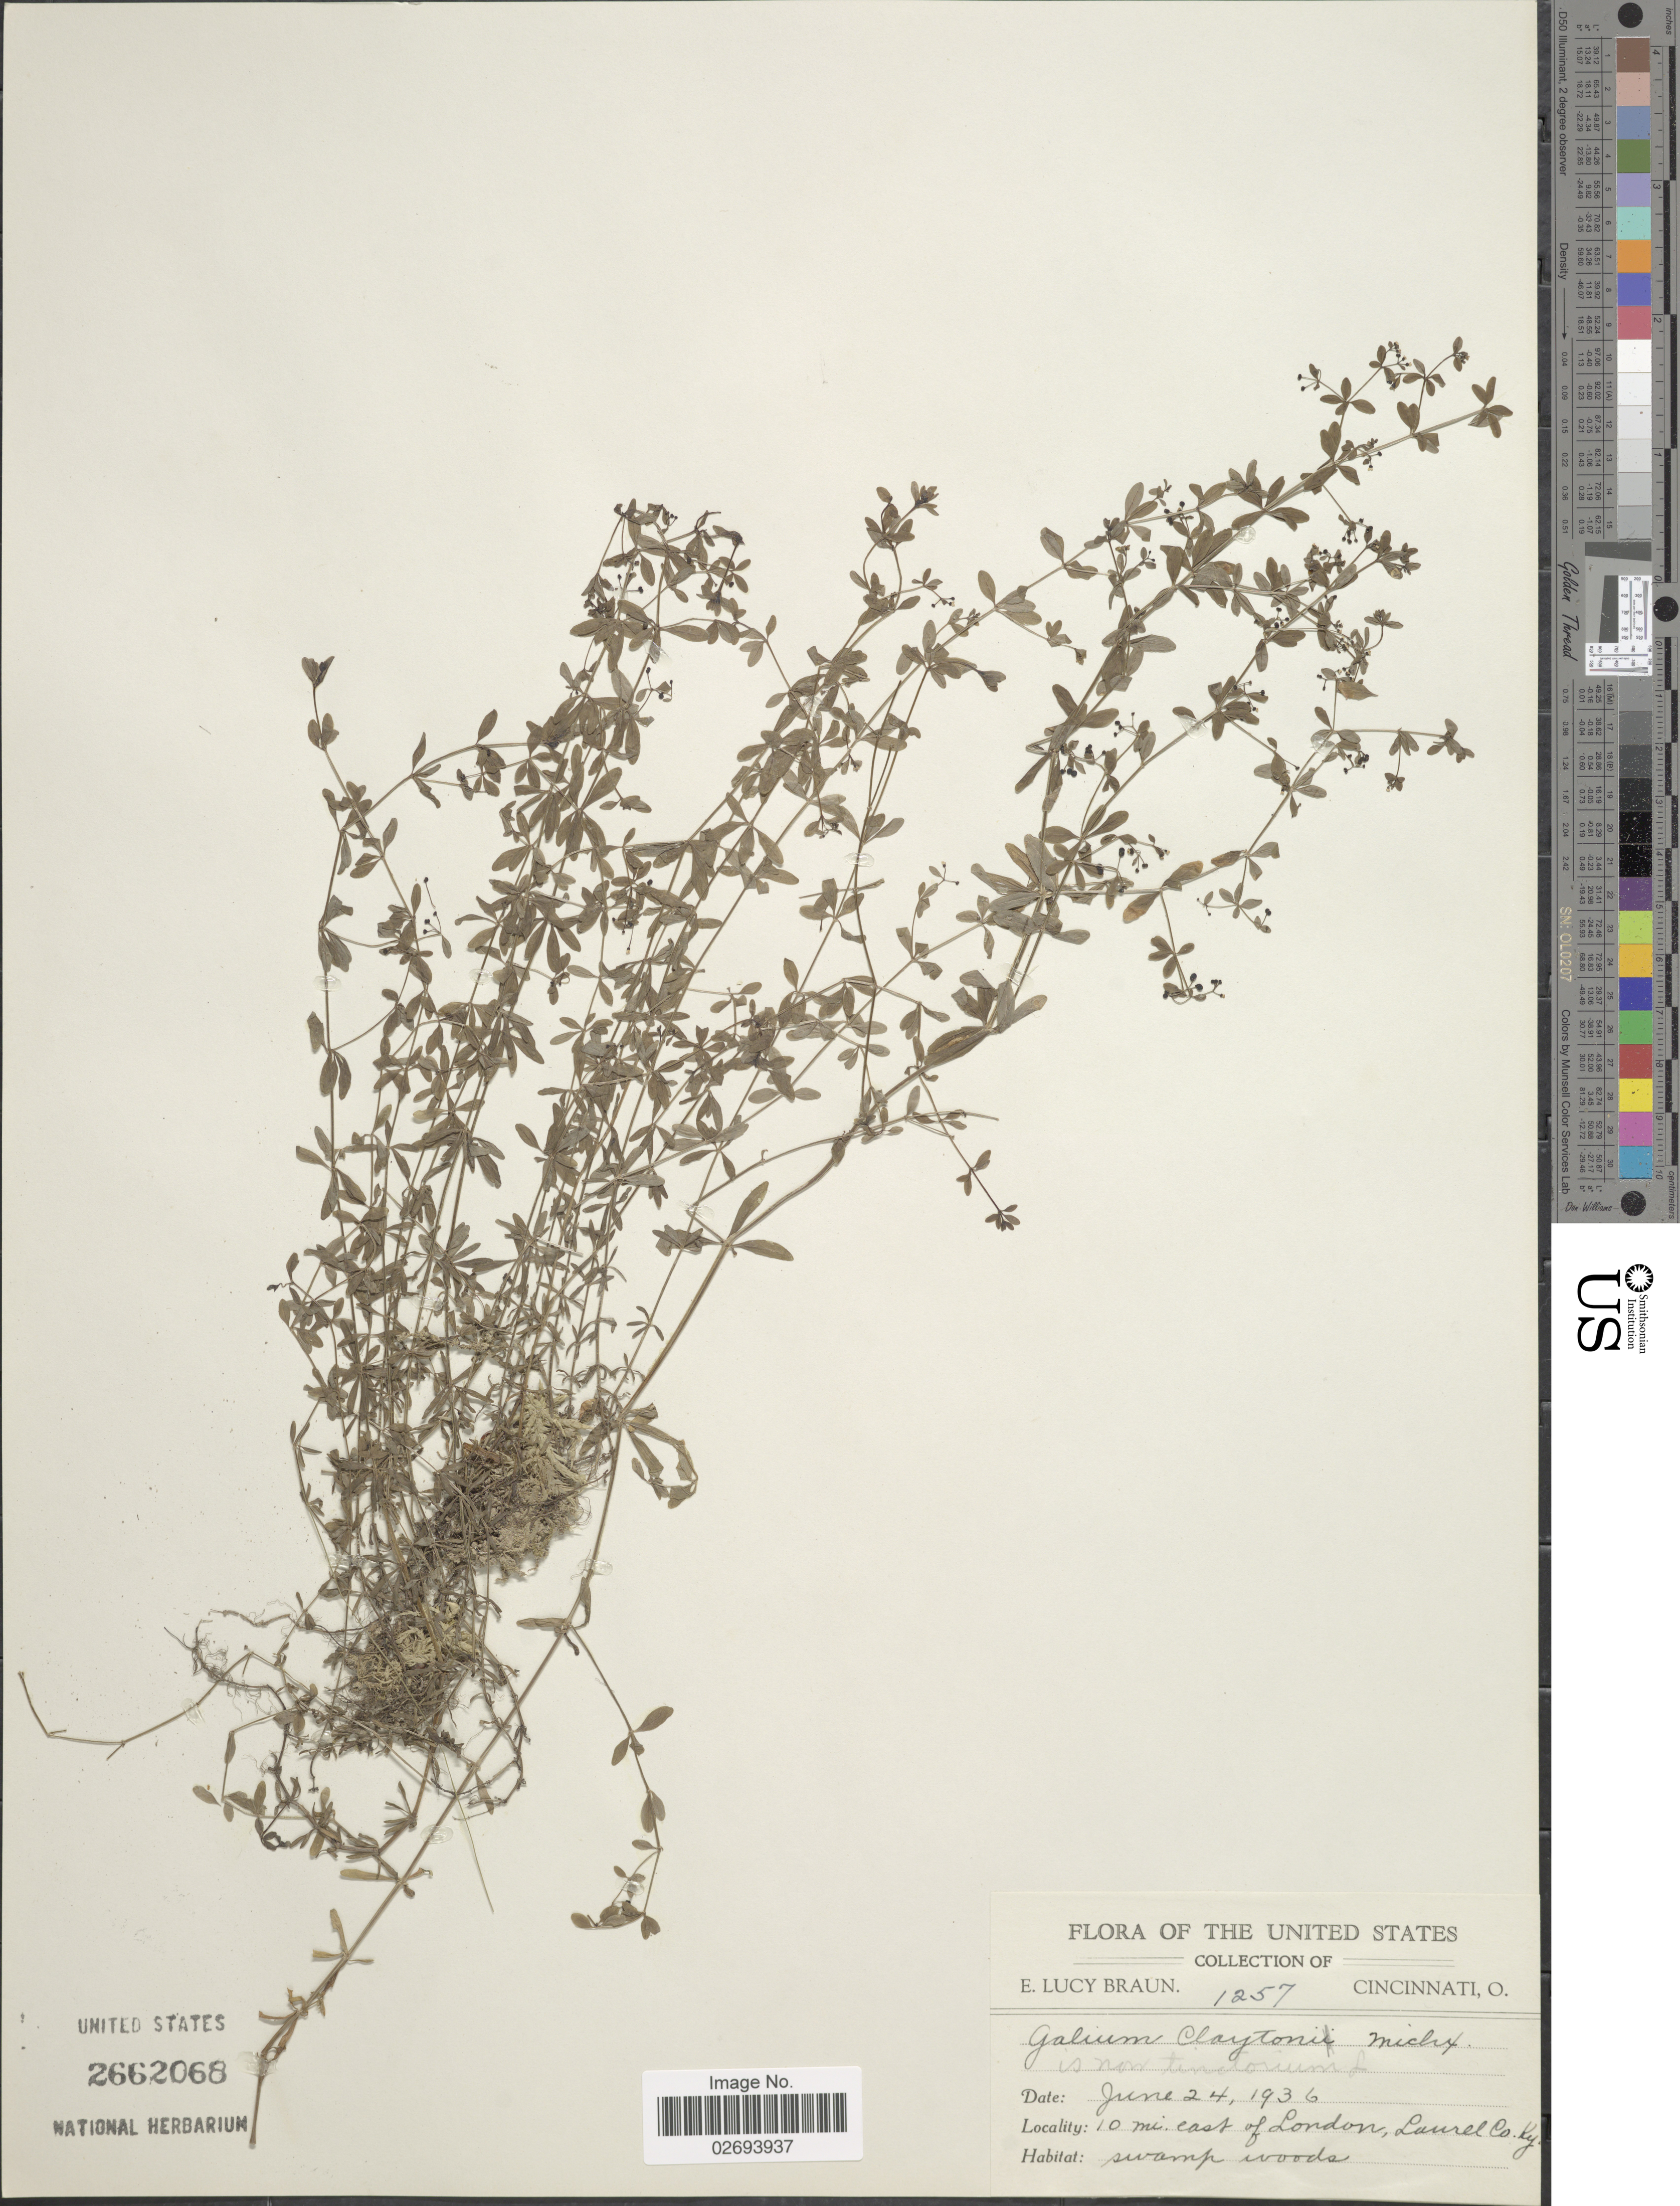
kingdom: Plantae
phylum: Tracheophyta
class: Magnoliopsida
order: Gentianales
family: Rubiaceae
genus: Galium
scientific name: Galium tinctorium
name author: (L.) Scop.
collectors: E. L. Braun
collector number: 1257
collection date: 1936-06-24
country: United States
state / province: Kentucky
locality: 10 mi. east of London, Laurel Co.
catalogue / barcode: US 2662068